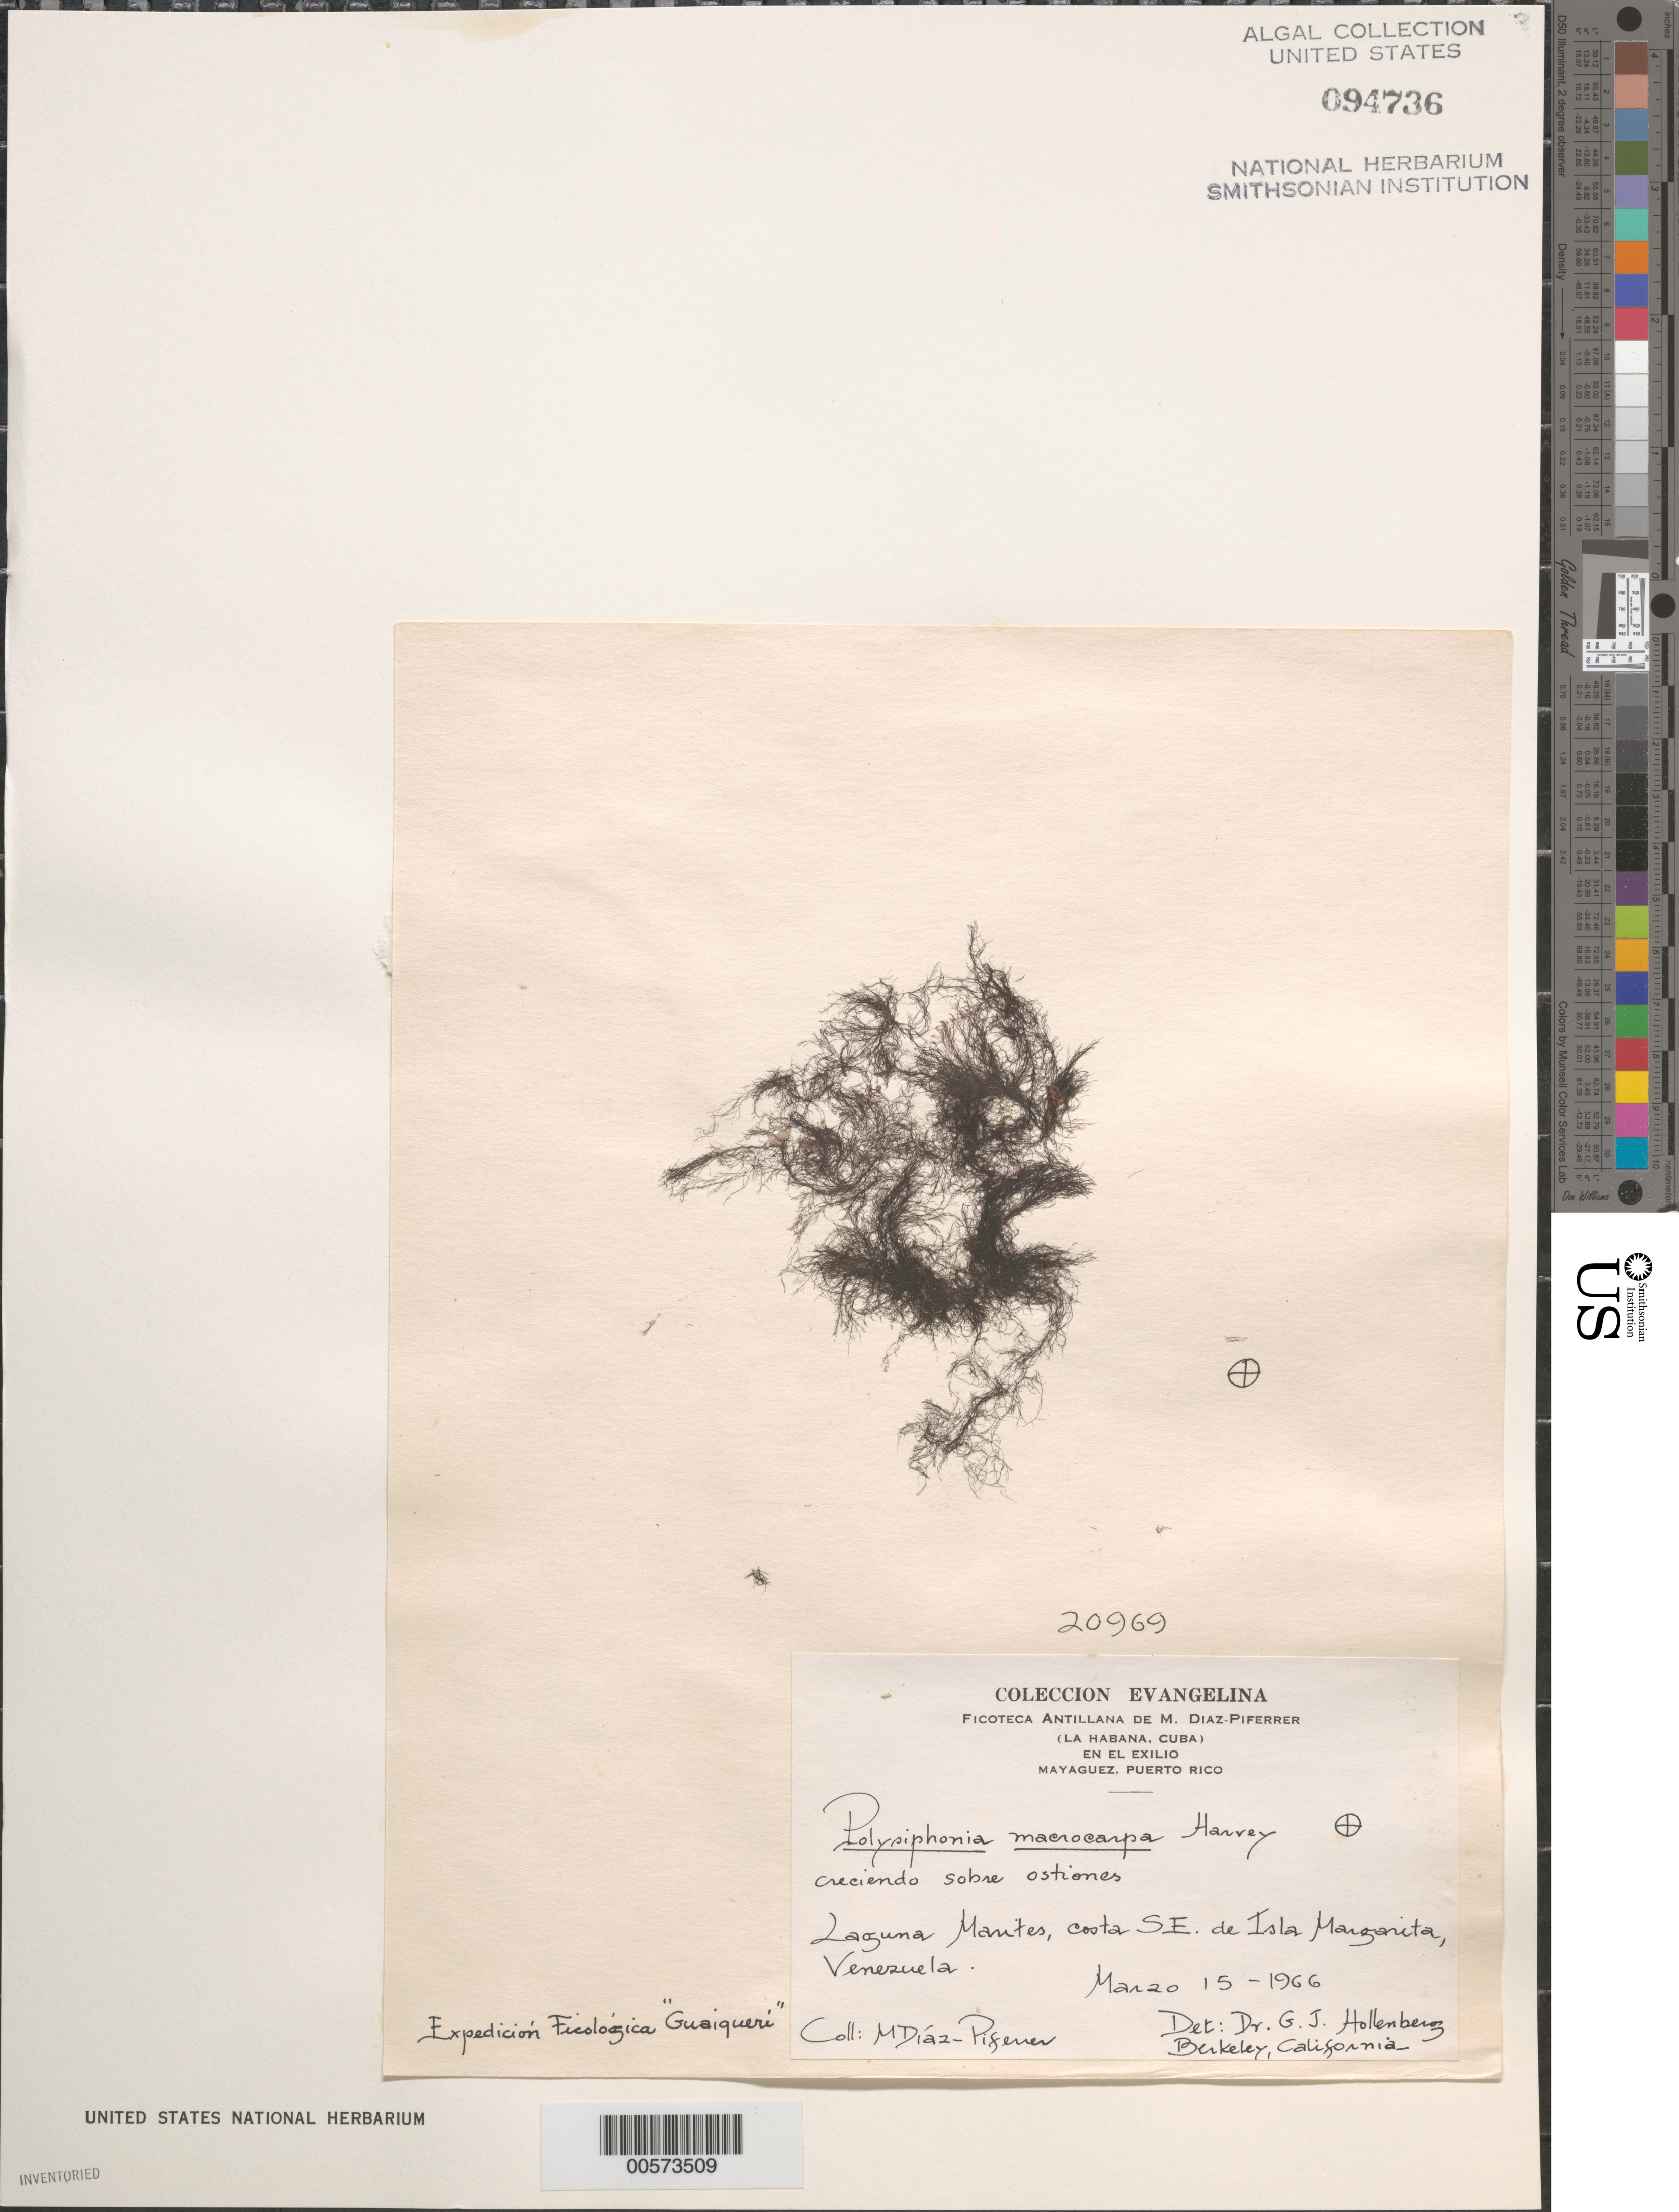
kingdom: Plantae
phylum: Rhodophyta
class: Florideophyceae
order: Ceramiales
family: Rhodomelaceae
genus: Polysiphonia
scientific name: Polysiphonia macrocarpa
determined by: Hollenberg, George J.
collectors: M. Diaz-Piferrer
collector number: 20969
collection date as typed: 15 Mar 1966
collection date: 1966-03-15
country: Venezuela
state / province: Nueva Esparta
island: Margarita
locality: Isla margarita, laguna marites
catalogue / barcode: US 94736